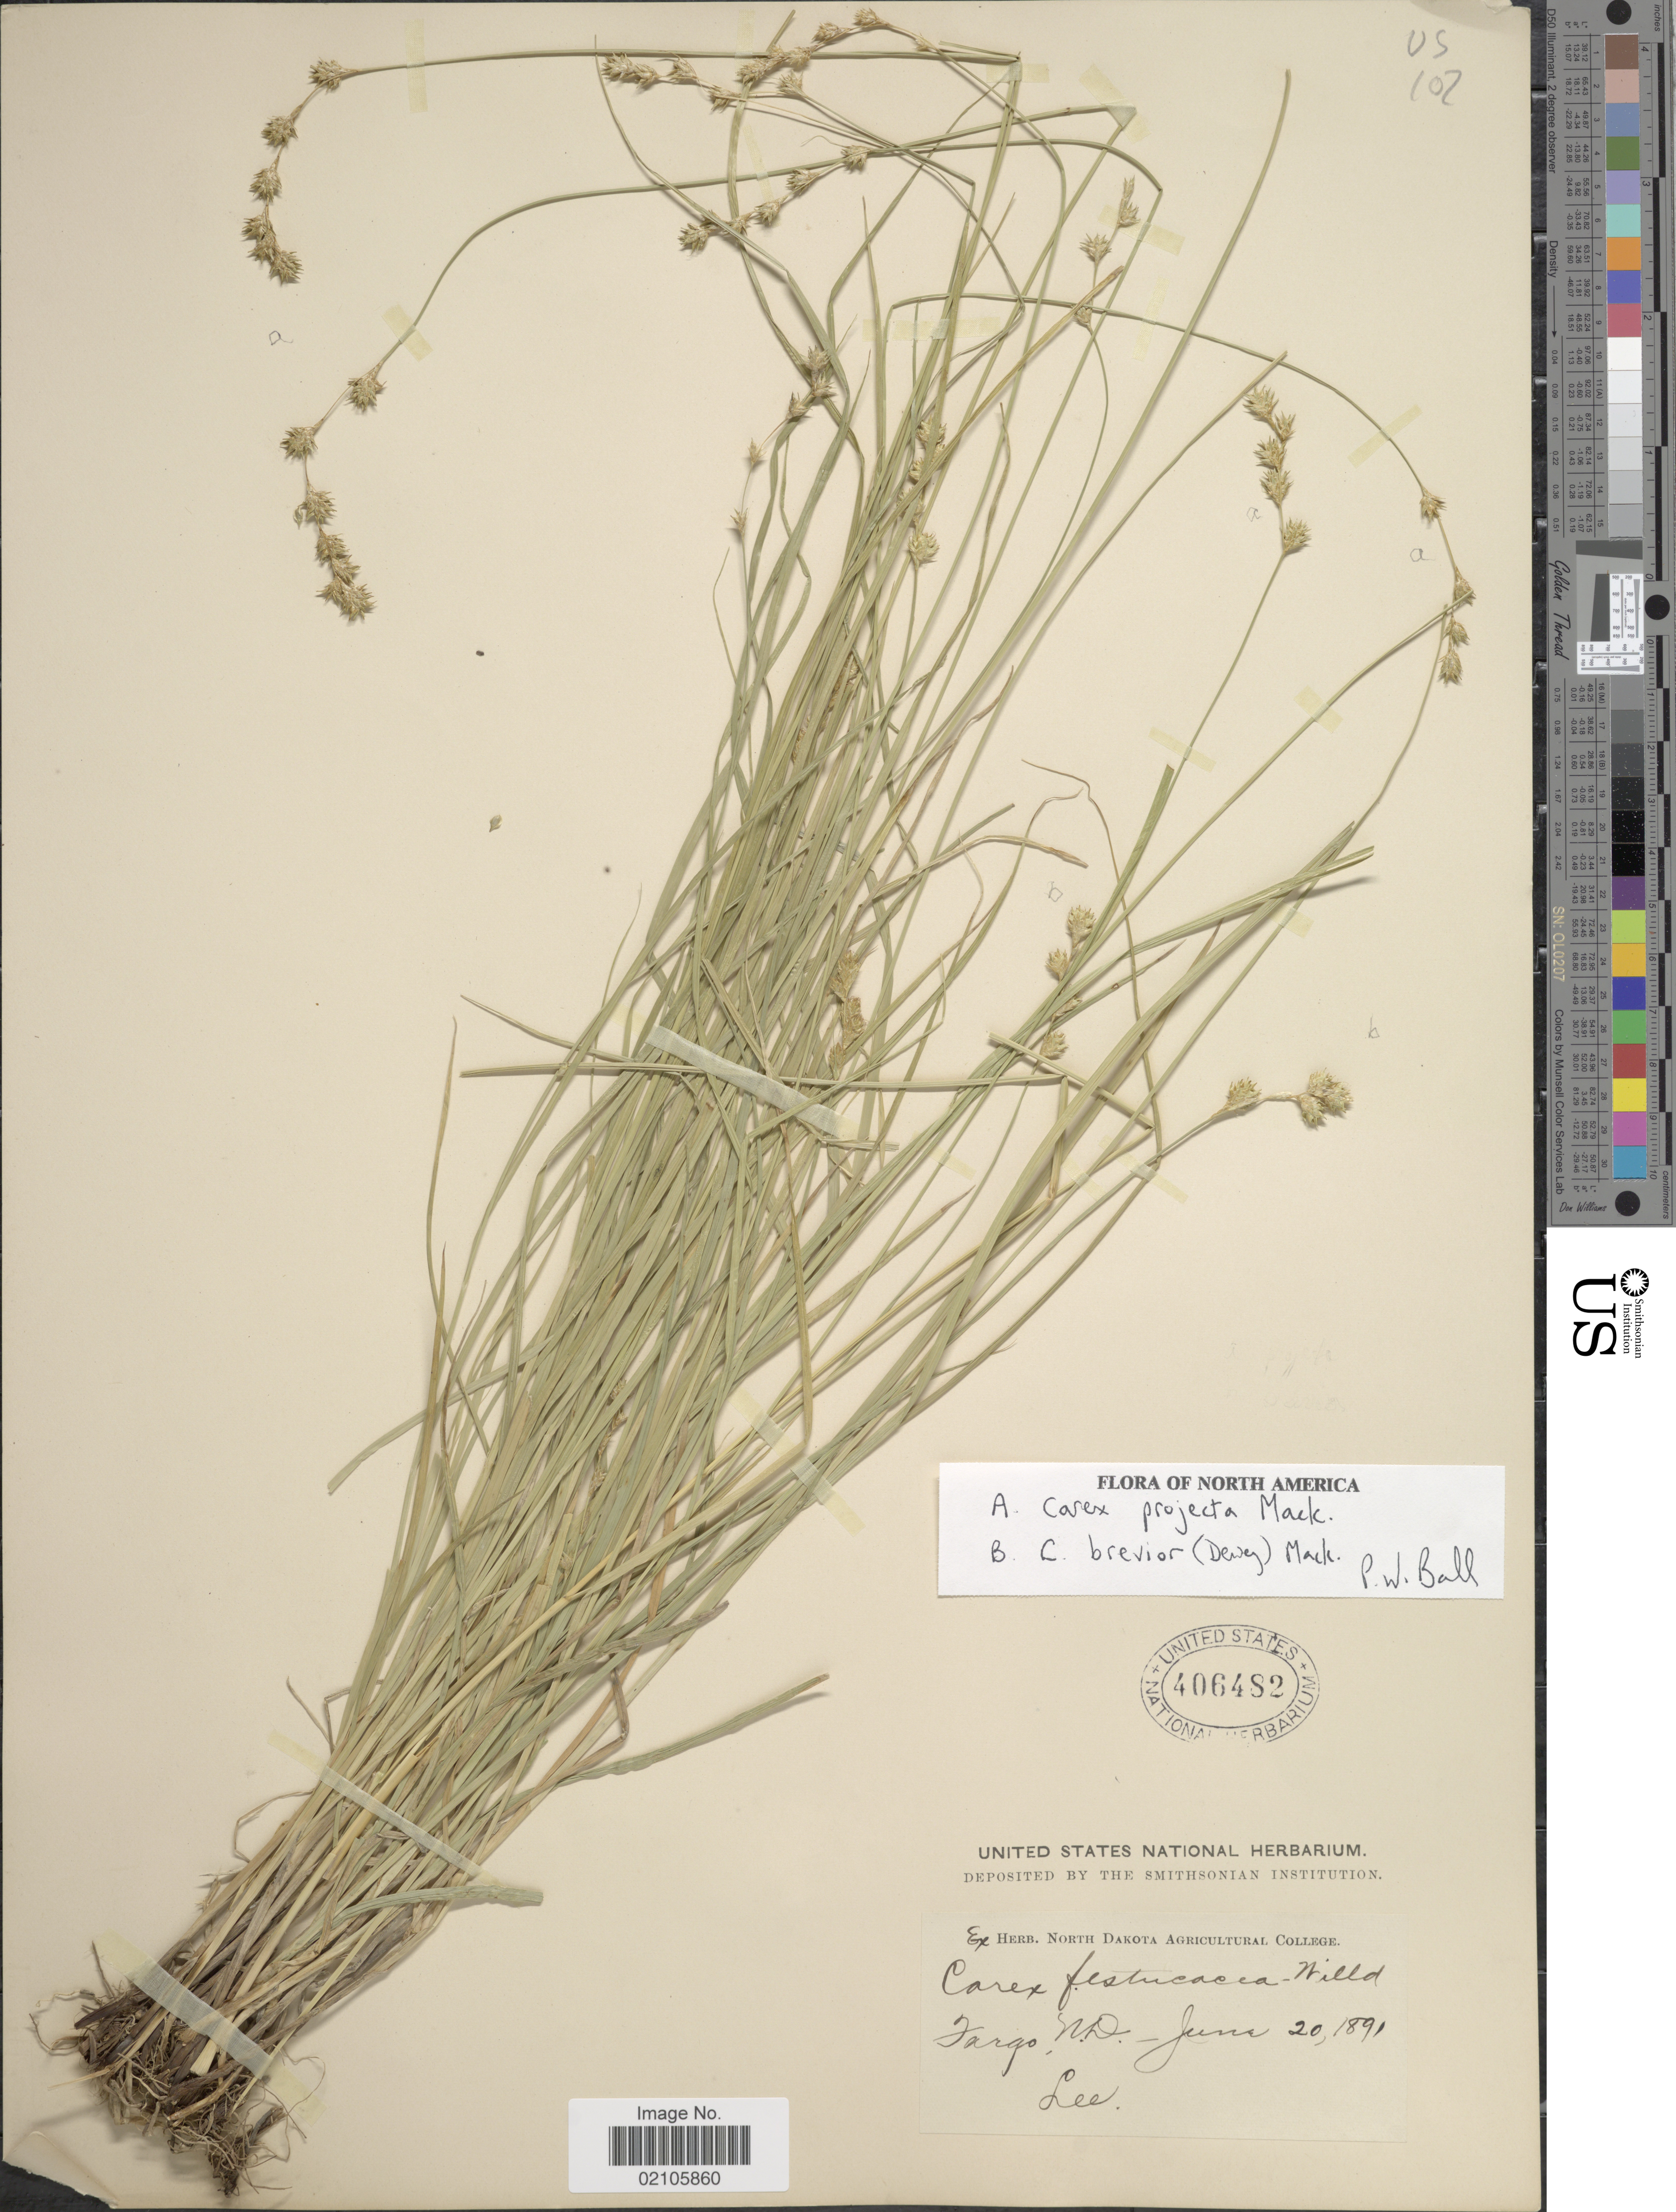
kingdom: Plantae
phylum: Tracheophyta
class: Liliopsida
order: Poales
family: Cyperaceae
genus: Carex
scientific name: Carex brevior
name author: (Dewey) Mack. ex Lunell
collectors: -. Lee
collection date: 1891-06-20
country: United States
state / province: North Dakota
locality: Fargo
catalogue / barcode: US 406482